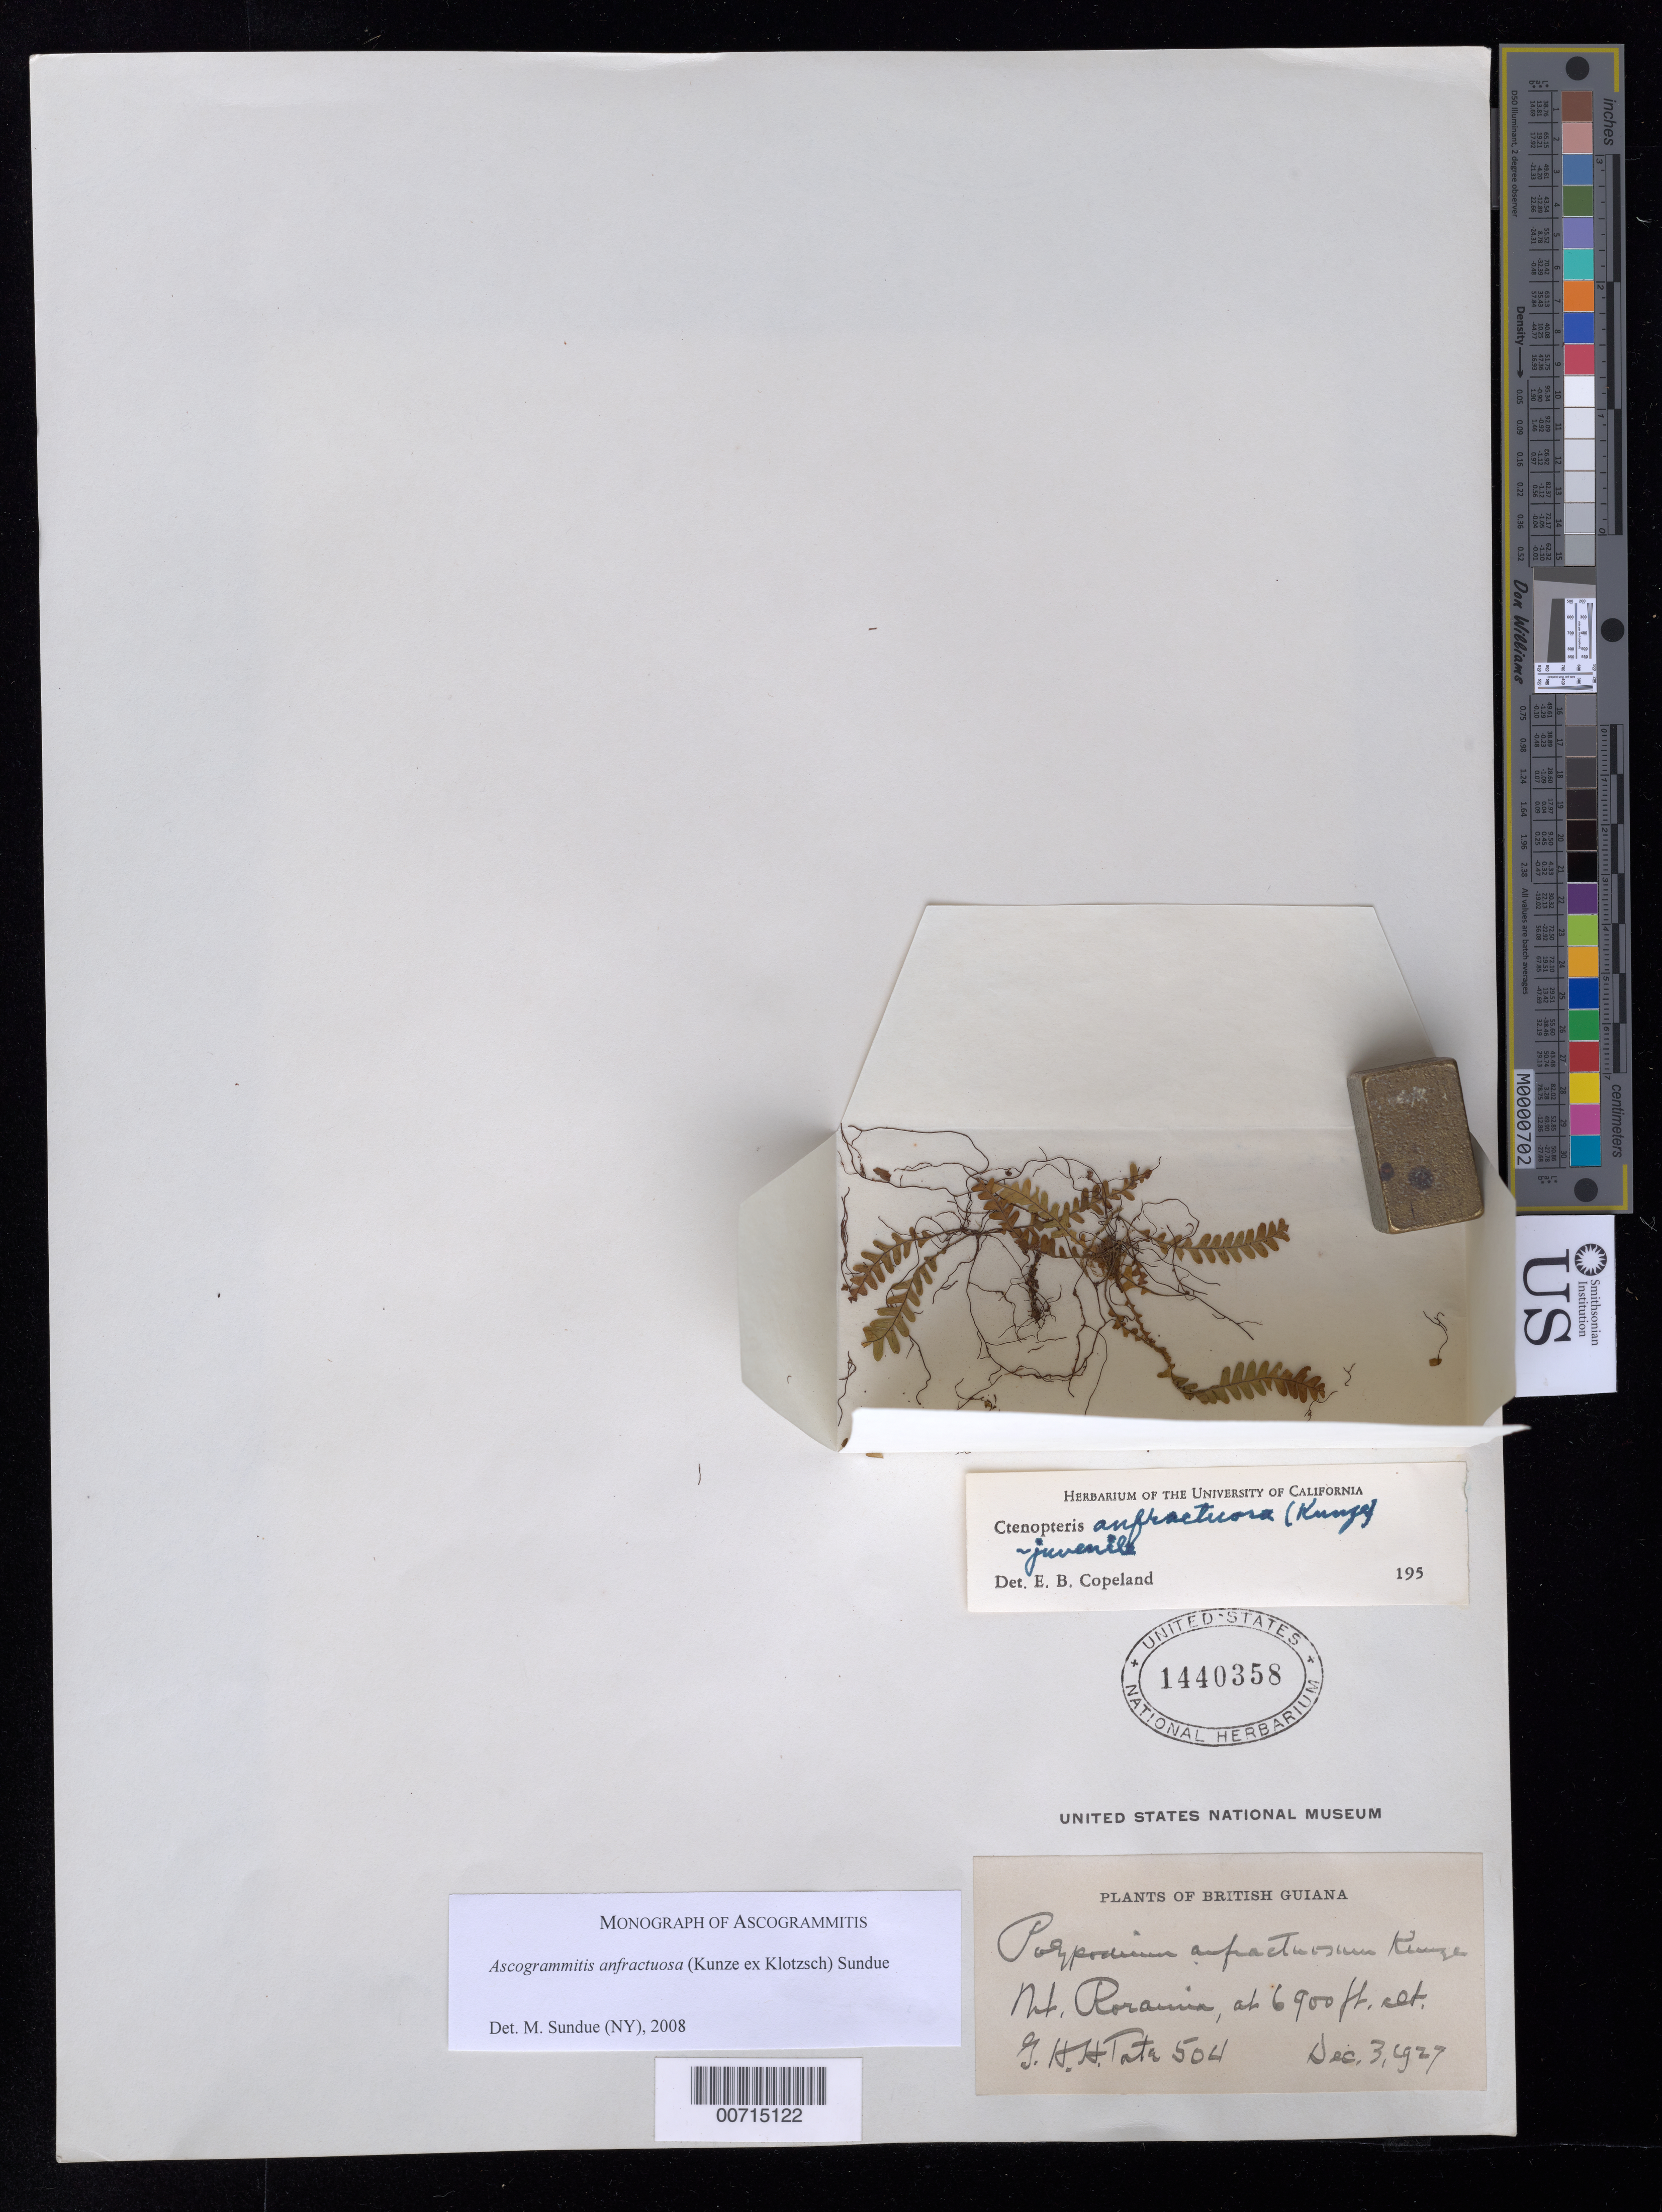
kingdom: Plantae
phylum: Tracheophyta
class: Polypodiopsida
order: Polypodiales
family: Polypodiaceae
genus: Ascogrammitis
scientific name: Ascogrammitis anfractuosa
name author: (Kunze ex Klotzsch) Sundue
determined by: Sundue, Michael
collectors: G. H. H.Tate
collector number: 504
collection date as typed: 3-Dec-27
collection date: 1927-12-03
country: Guyana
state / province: Cuyuni-Mazaruni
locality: Mt. Roraima, Rondón Camp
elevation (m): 2103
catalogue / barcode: US 1440358